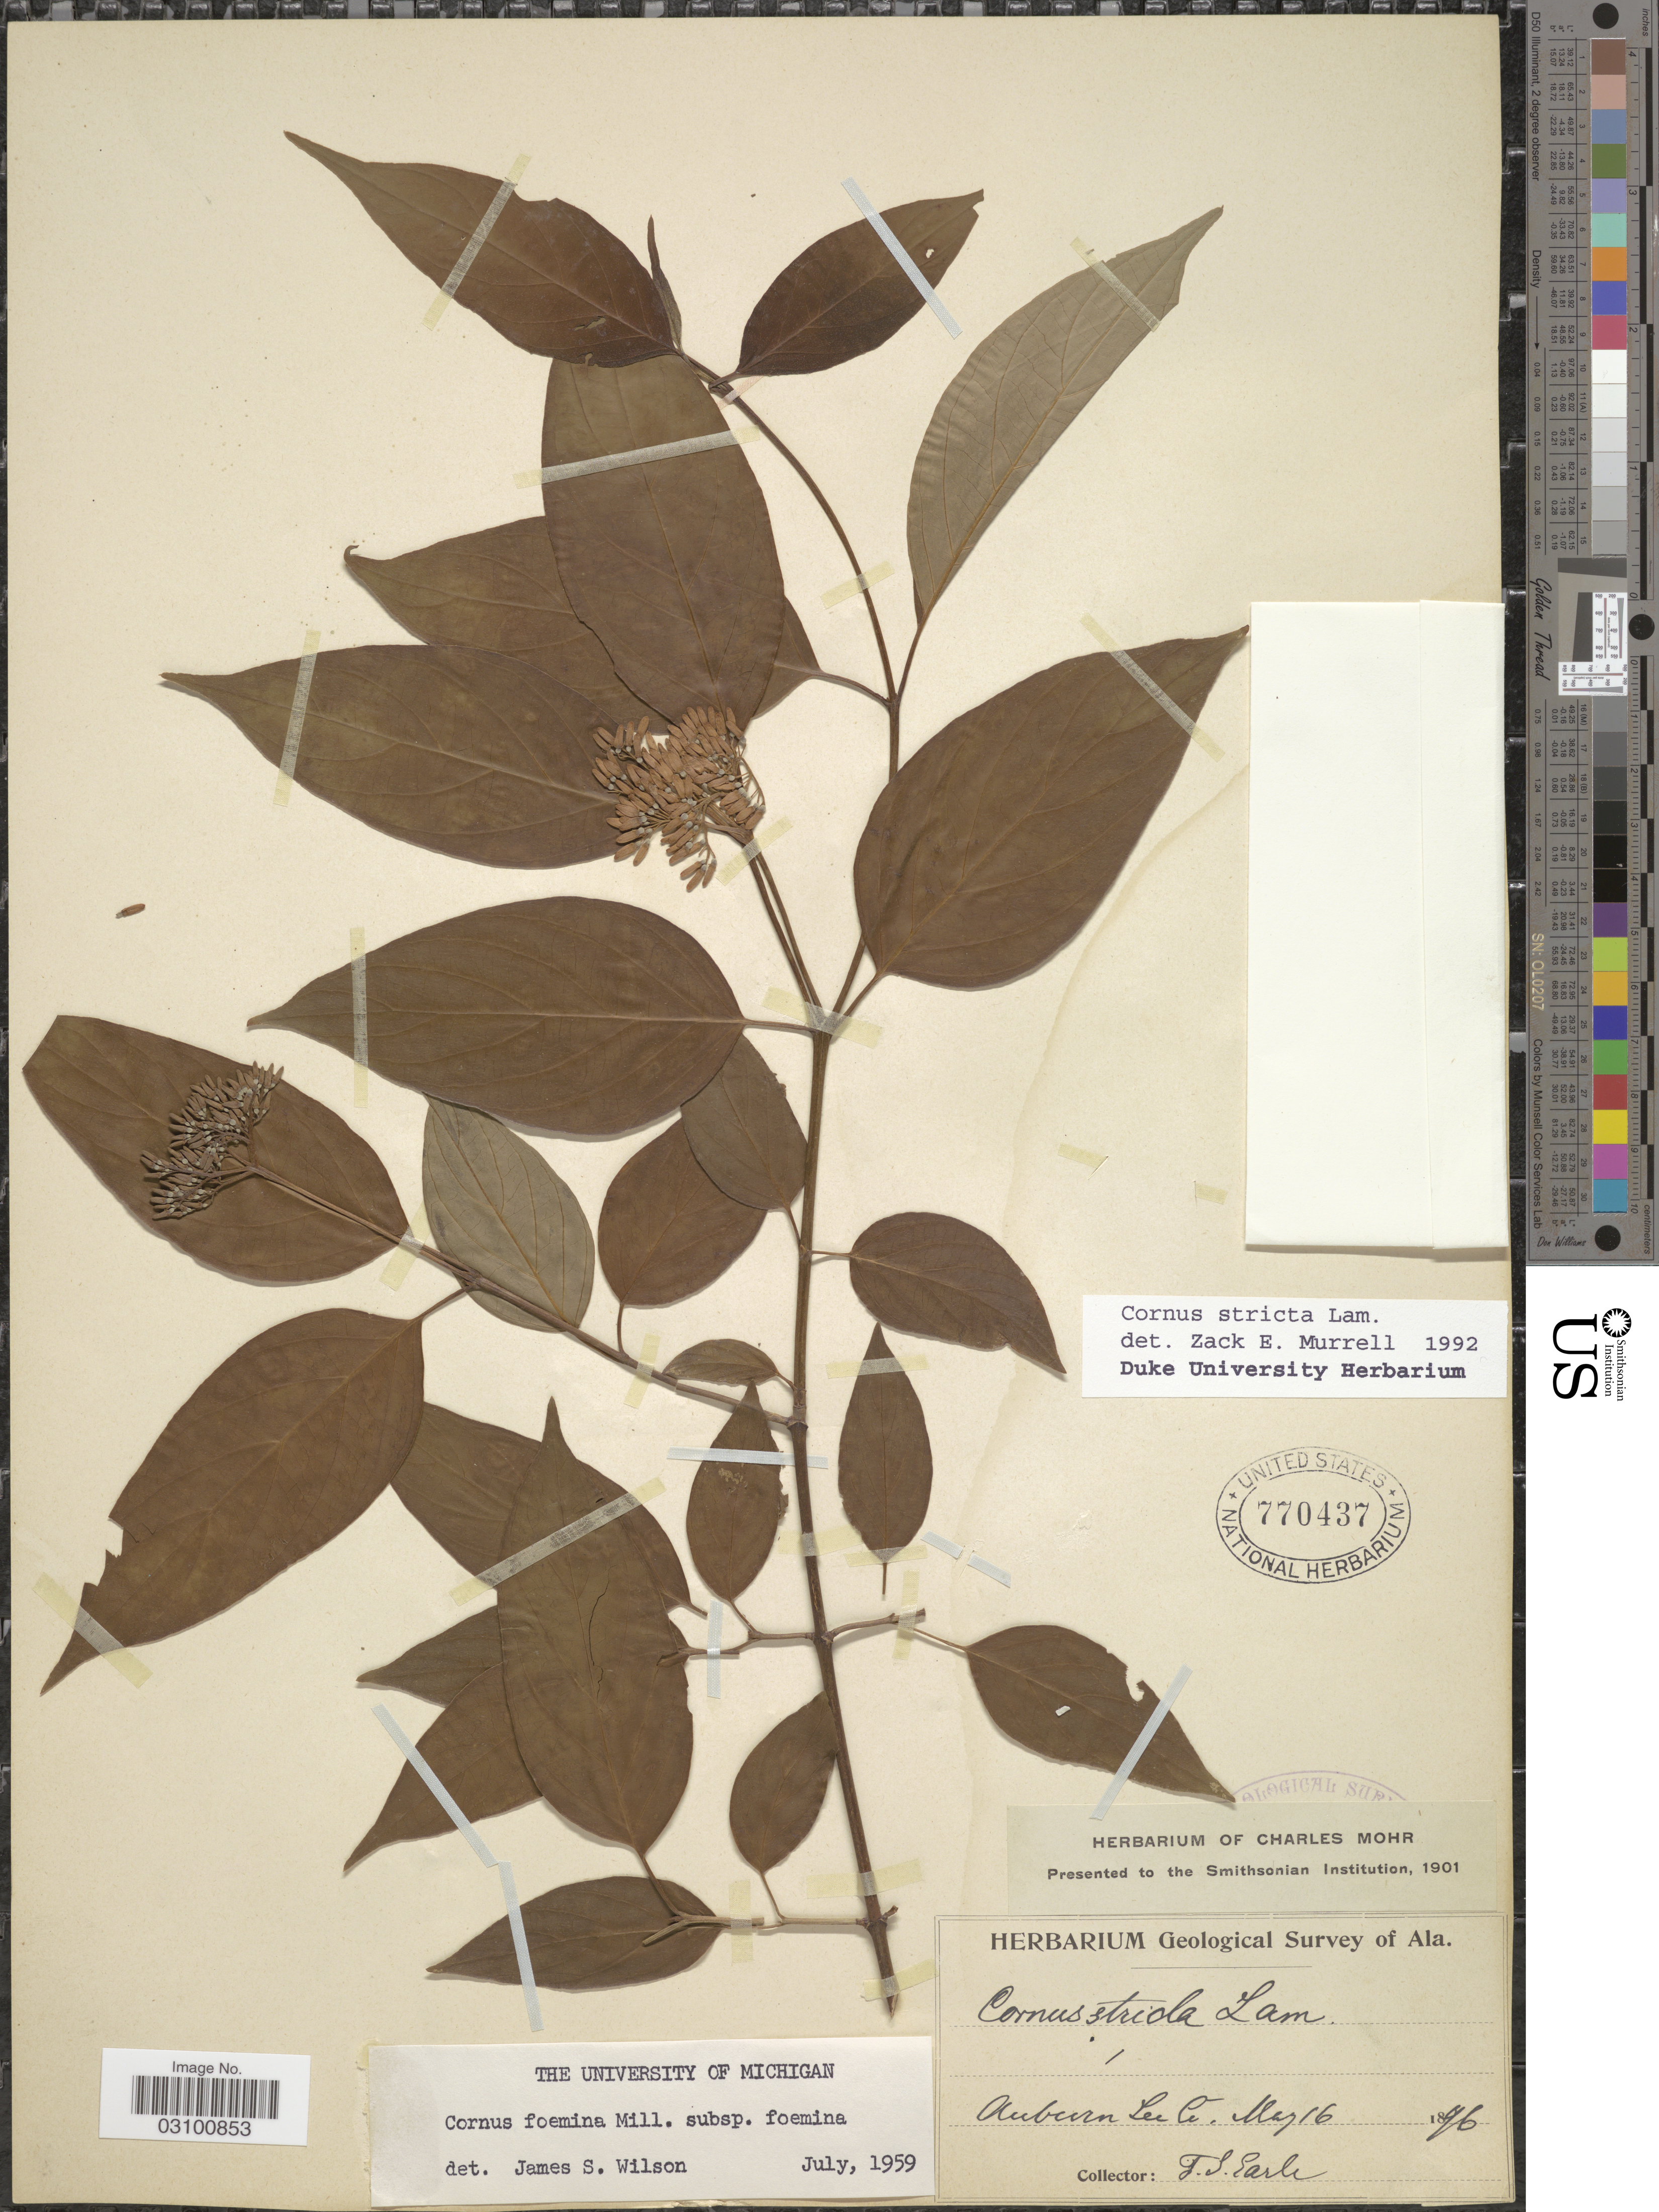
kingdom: Plantae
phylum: Tracheophyta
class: Magnoliopsida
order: Cornales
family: Cornaceae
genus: Cornus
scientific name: Cornus stricta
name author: Lam.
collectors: F. S. Earle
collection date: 1876-05-16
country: United States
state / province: Alabama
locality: Auburn Lee Co.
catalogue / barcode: US 770437